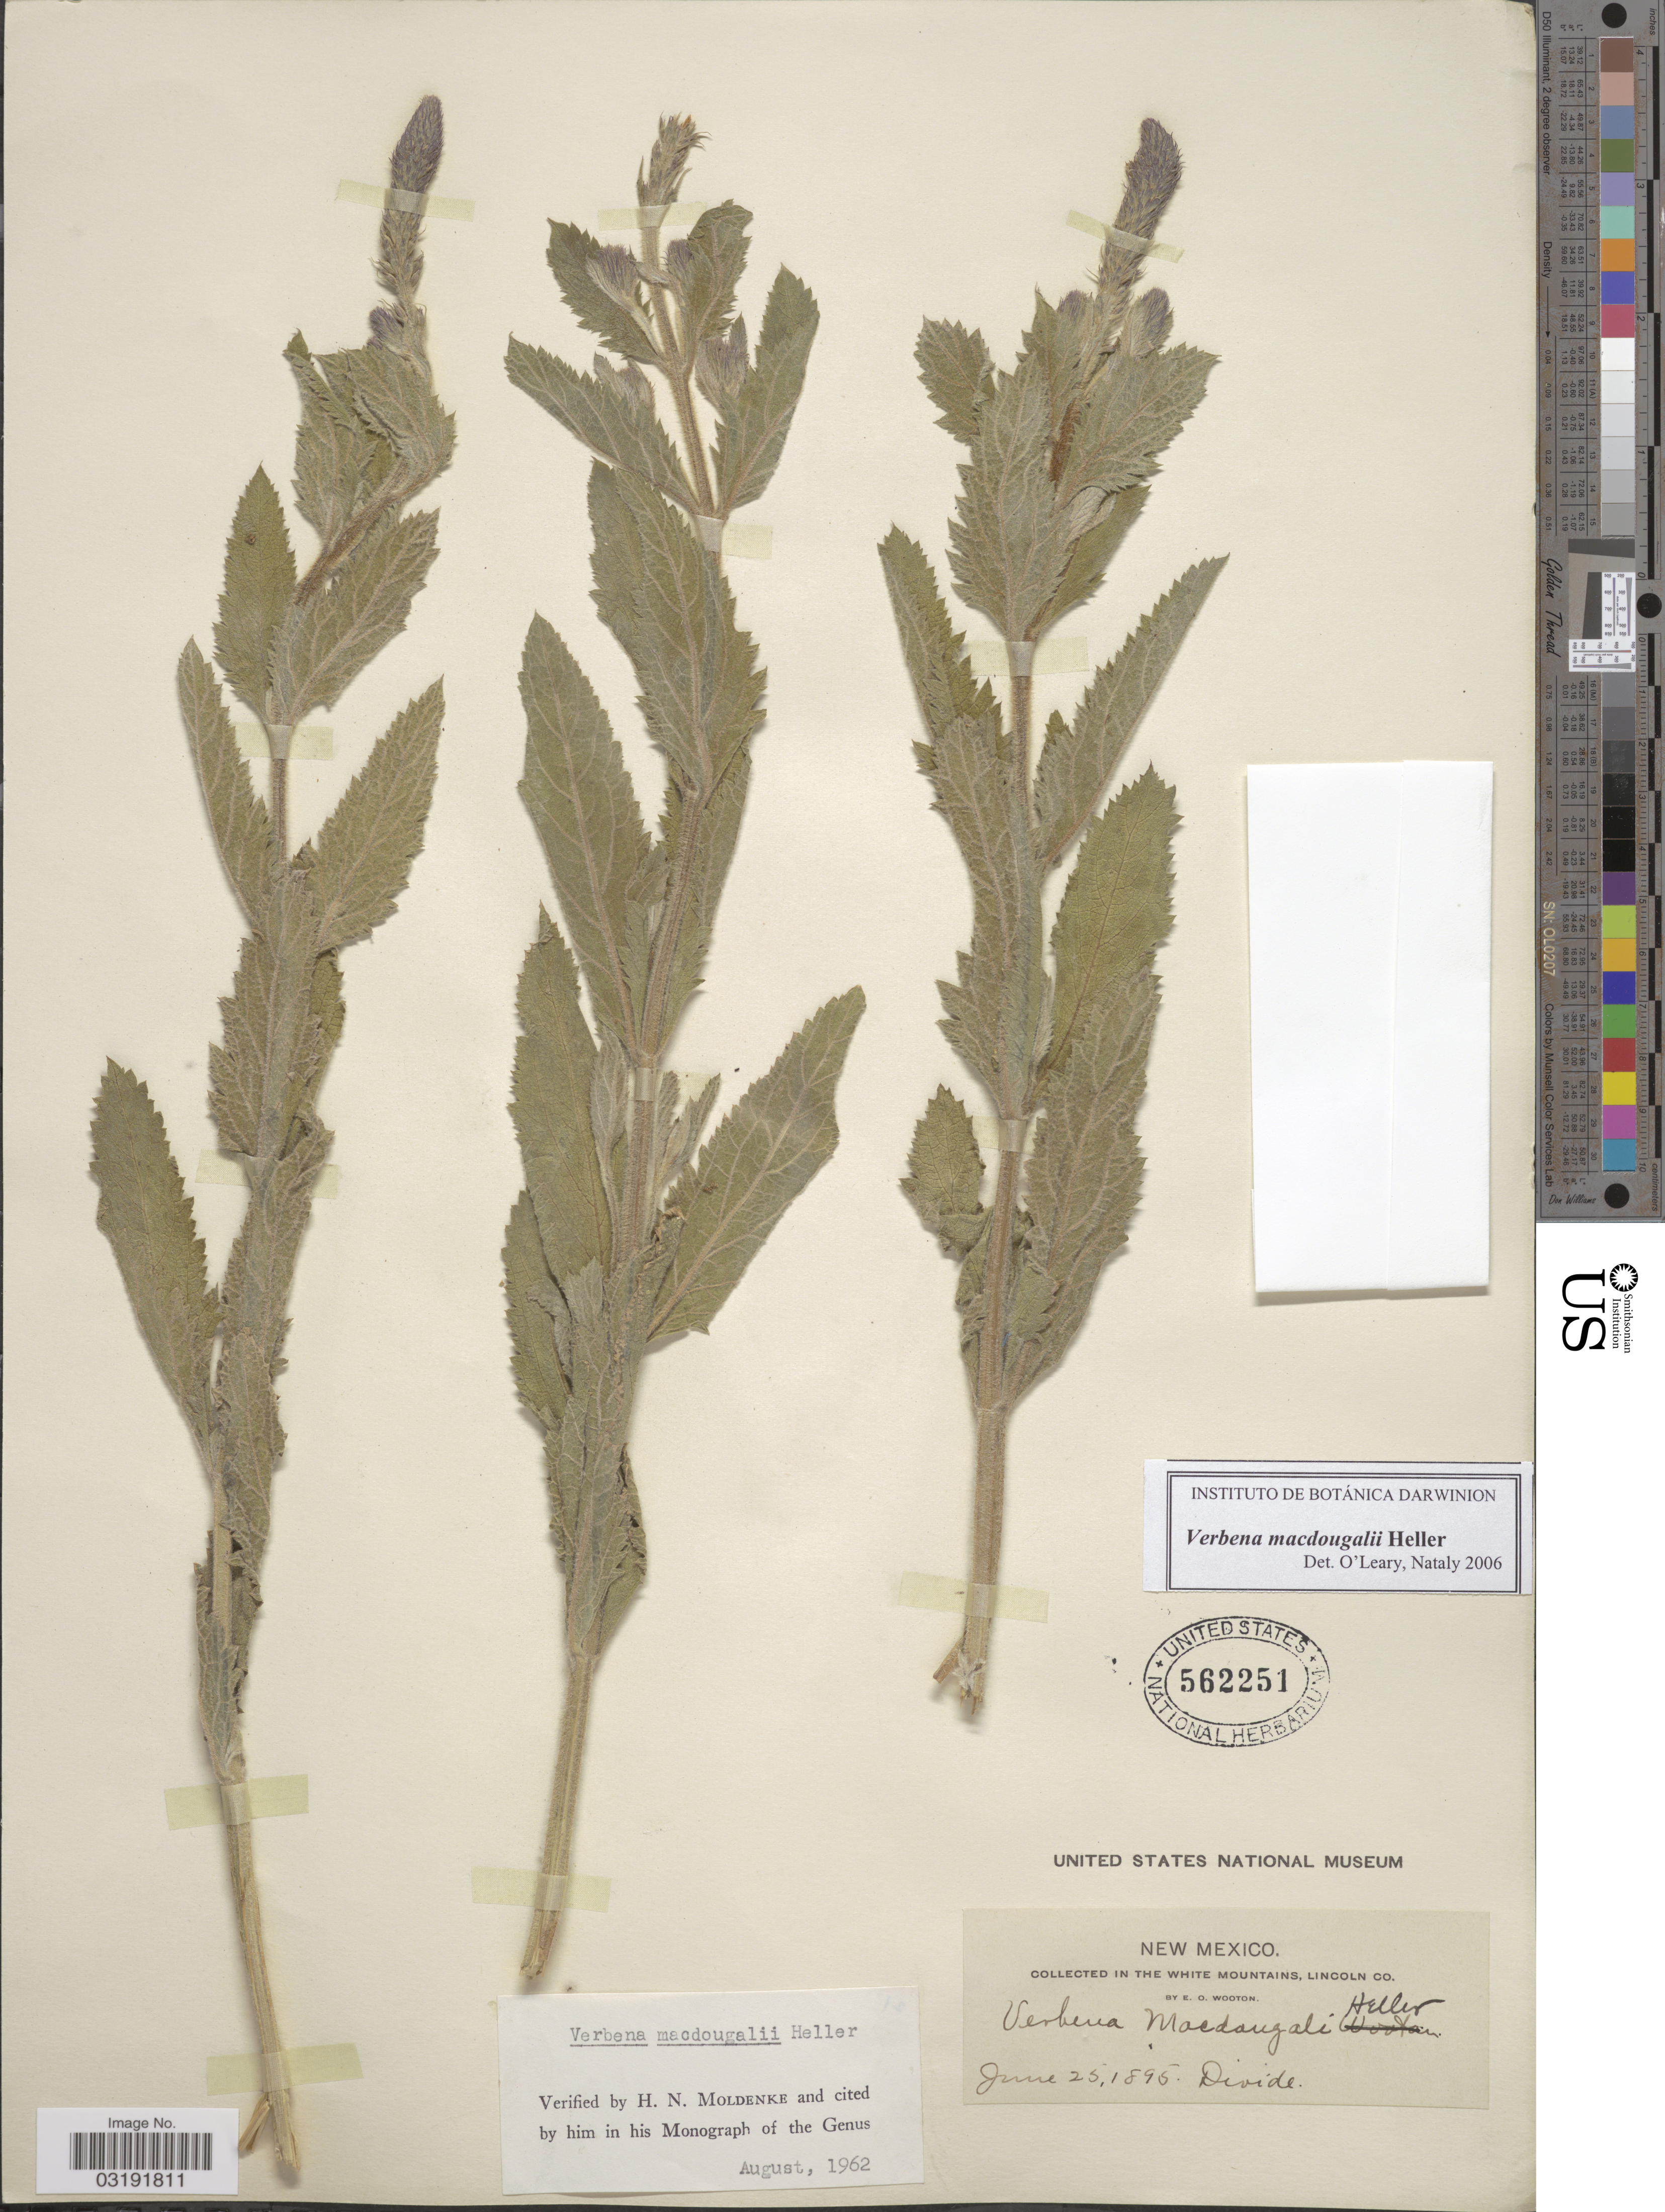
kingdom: Plantae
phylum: Tracheophyta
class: Magnoliopsida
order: Lamiales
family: Verbenaceae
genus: Verbena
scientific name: Verbena macdougalii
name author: A. Heller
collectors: E. O. Wooton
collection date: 1895-06-25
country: United States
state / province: New Mexico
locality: In The WhIte Mountains, Lincoln Co.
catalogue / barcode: US 562251